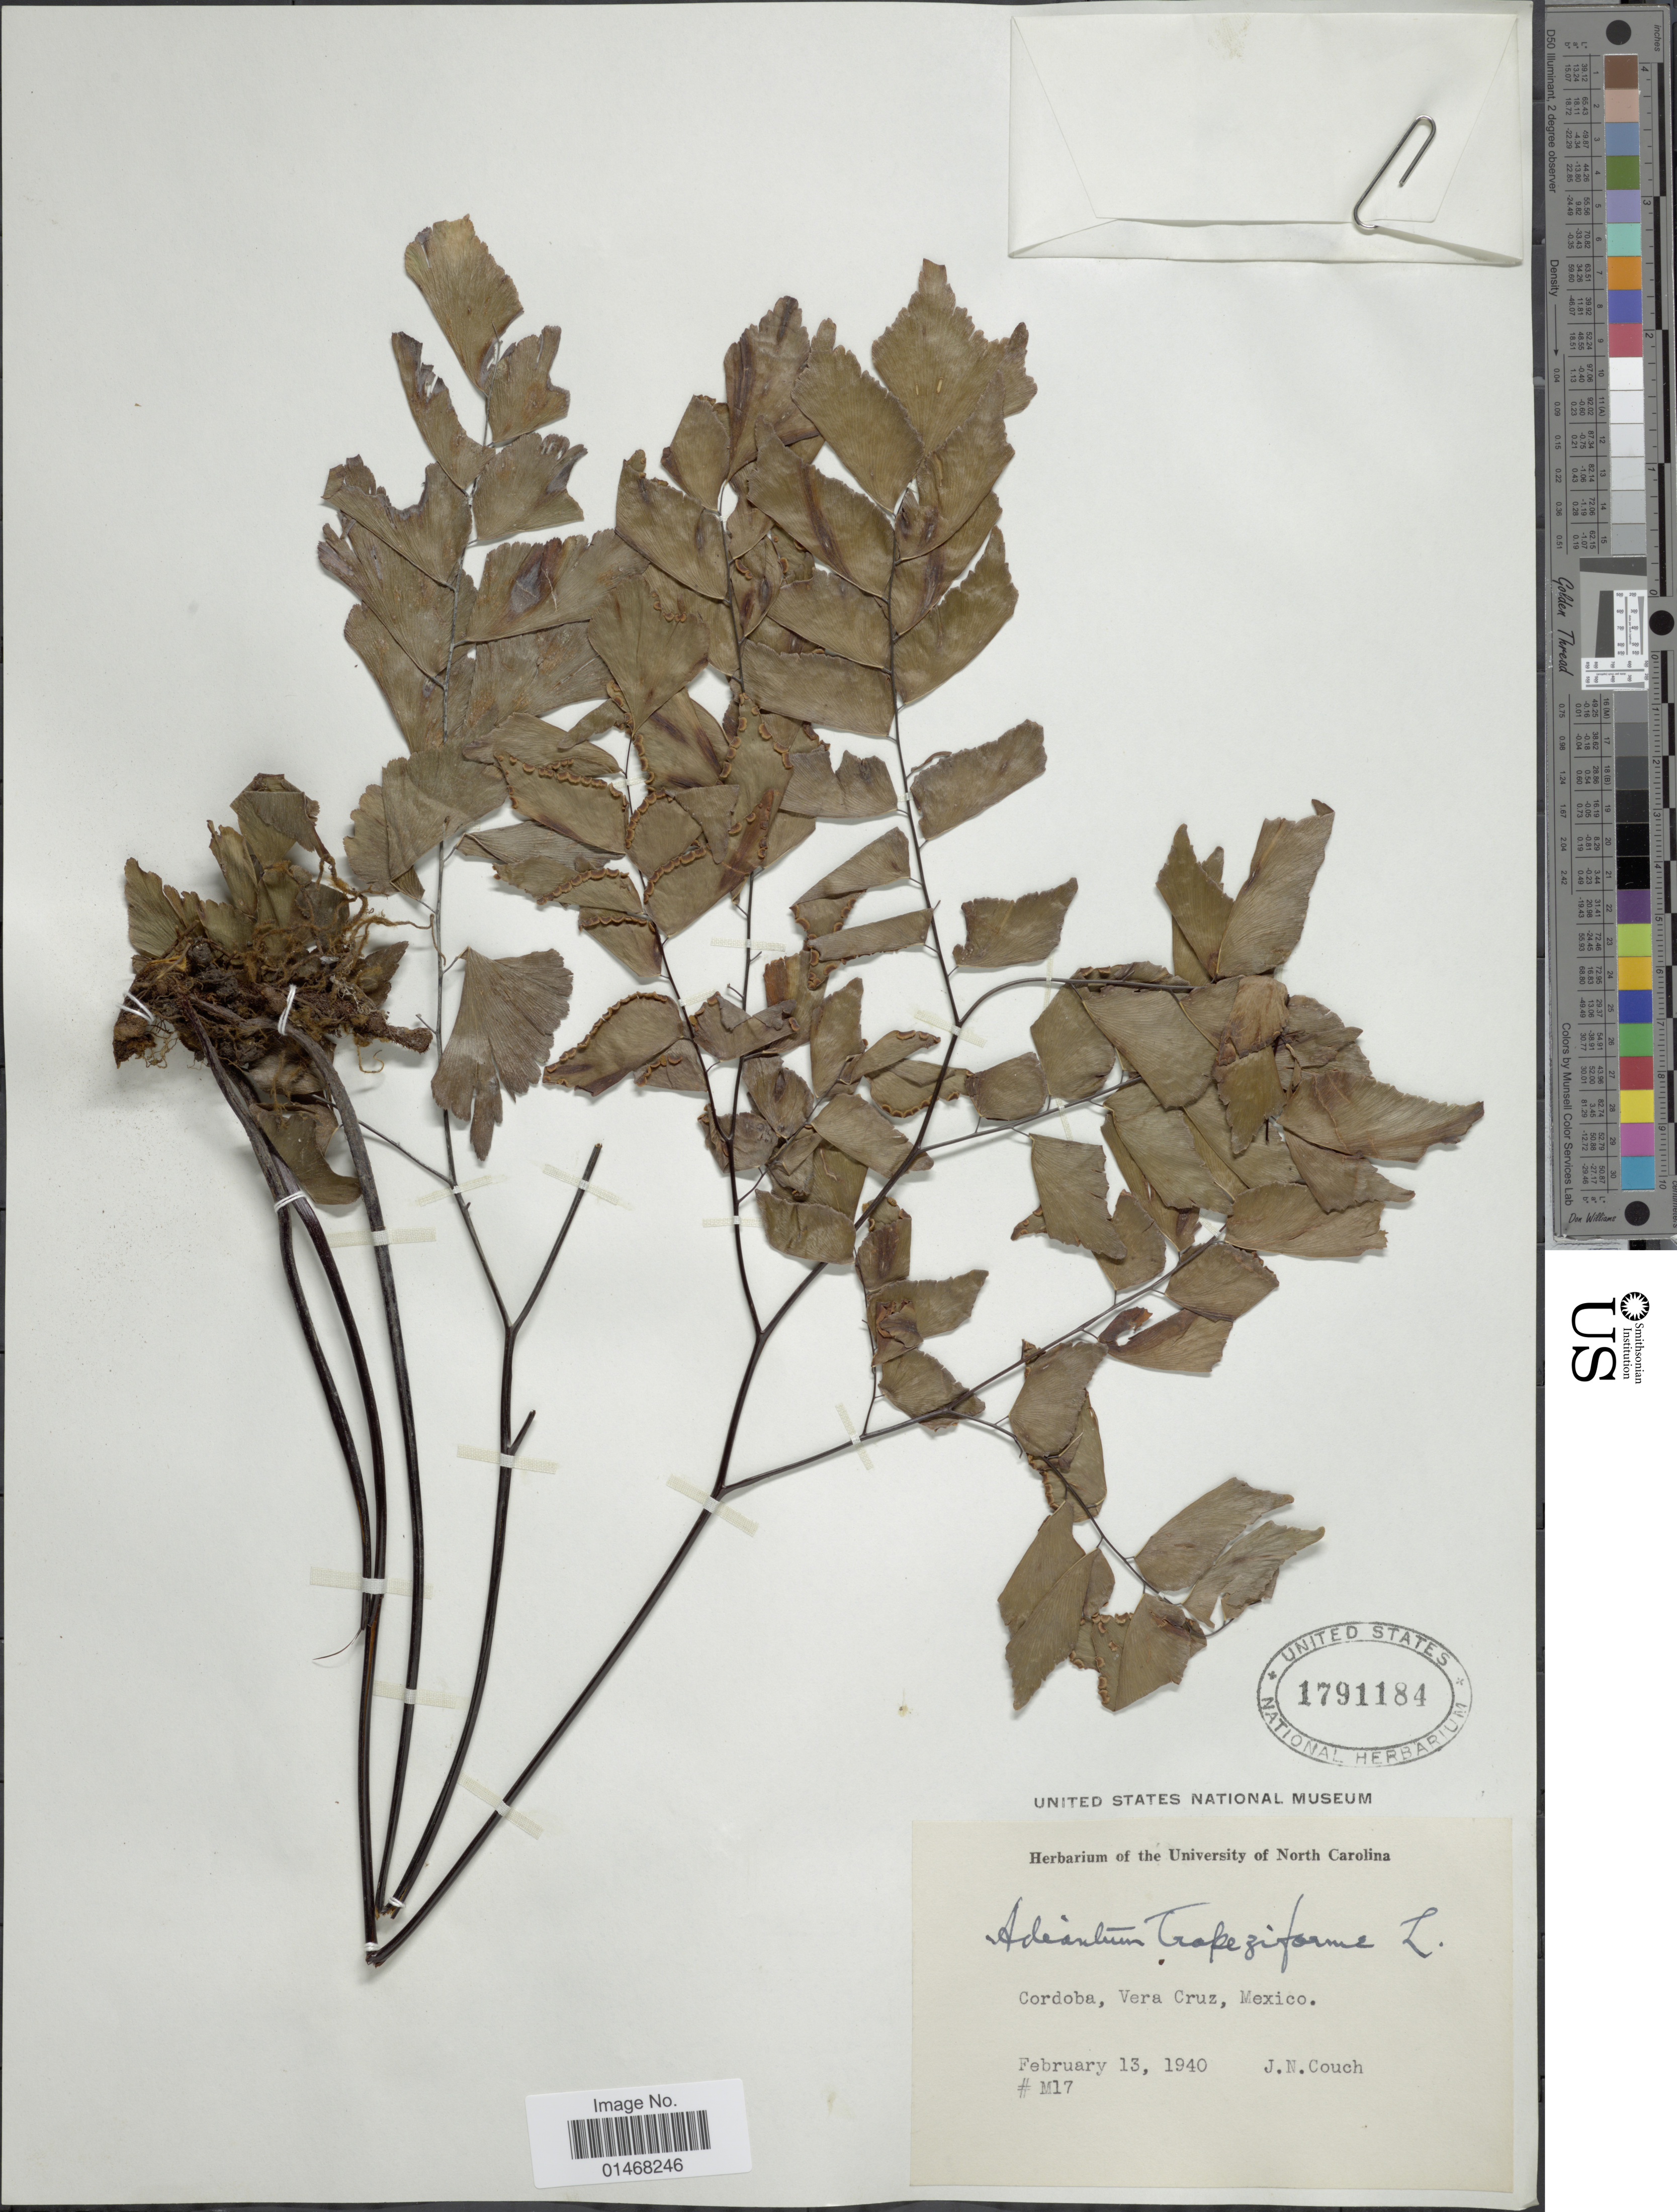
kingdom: Plantae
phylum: Tracheophyta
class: Polypodiopsida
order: Polypodiales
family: Pteridaceae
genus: Adiantum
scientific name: Adiantum trapeziforme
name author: L.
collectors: J. N. Couch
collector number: M17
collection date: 1940-02-13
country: Mexico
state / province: Veracruz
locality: Cordoba, Vera Cruz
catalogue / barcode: US 1791184